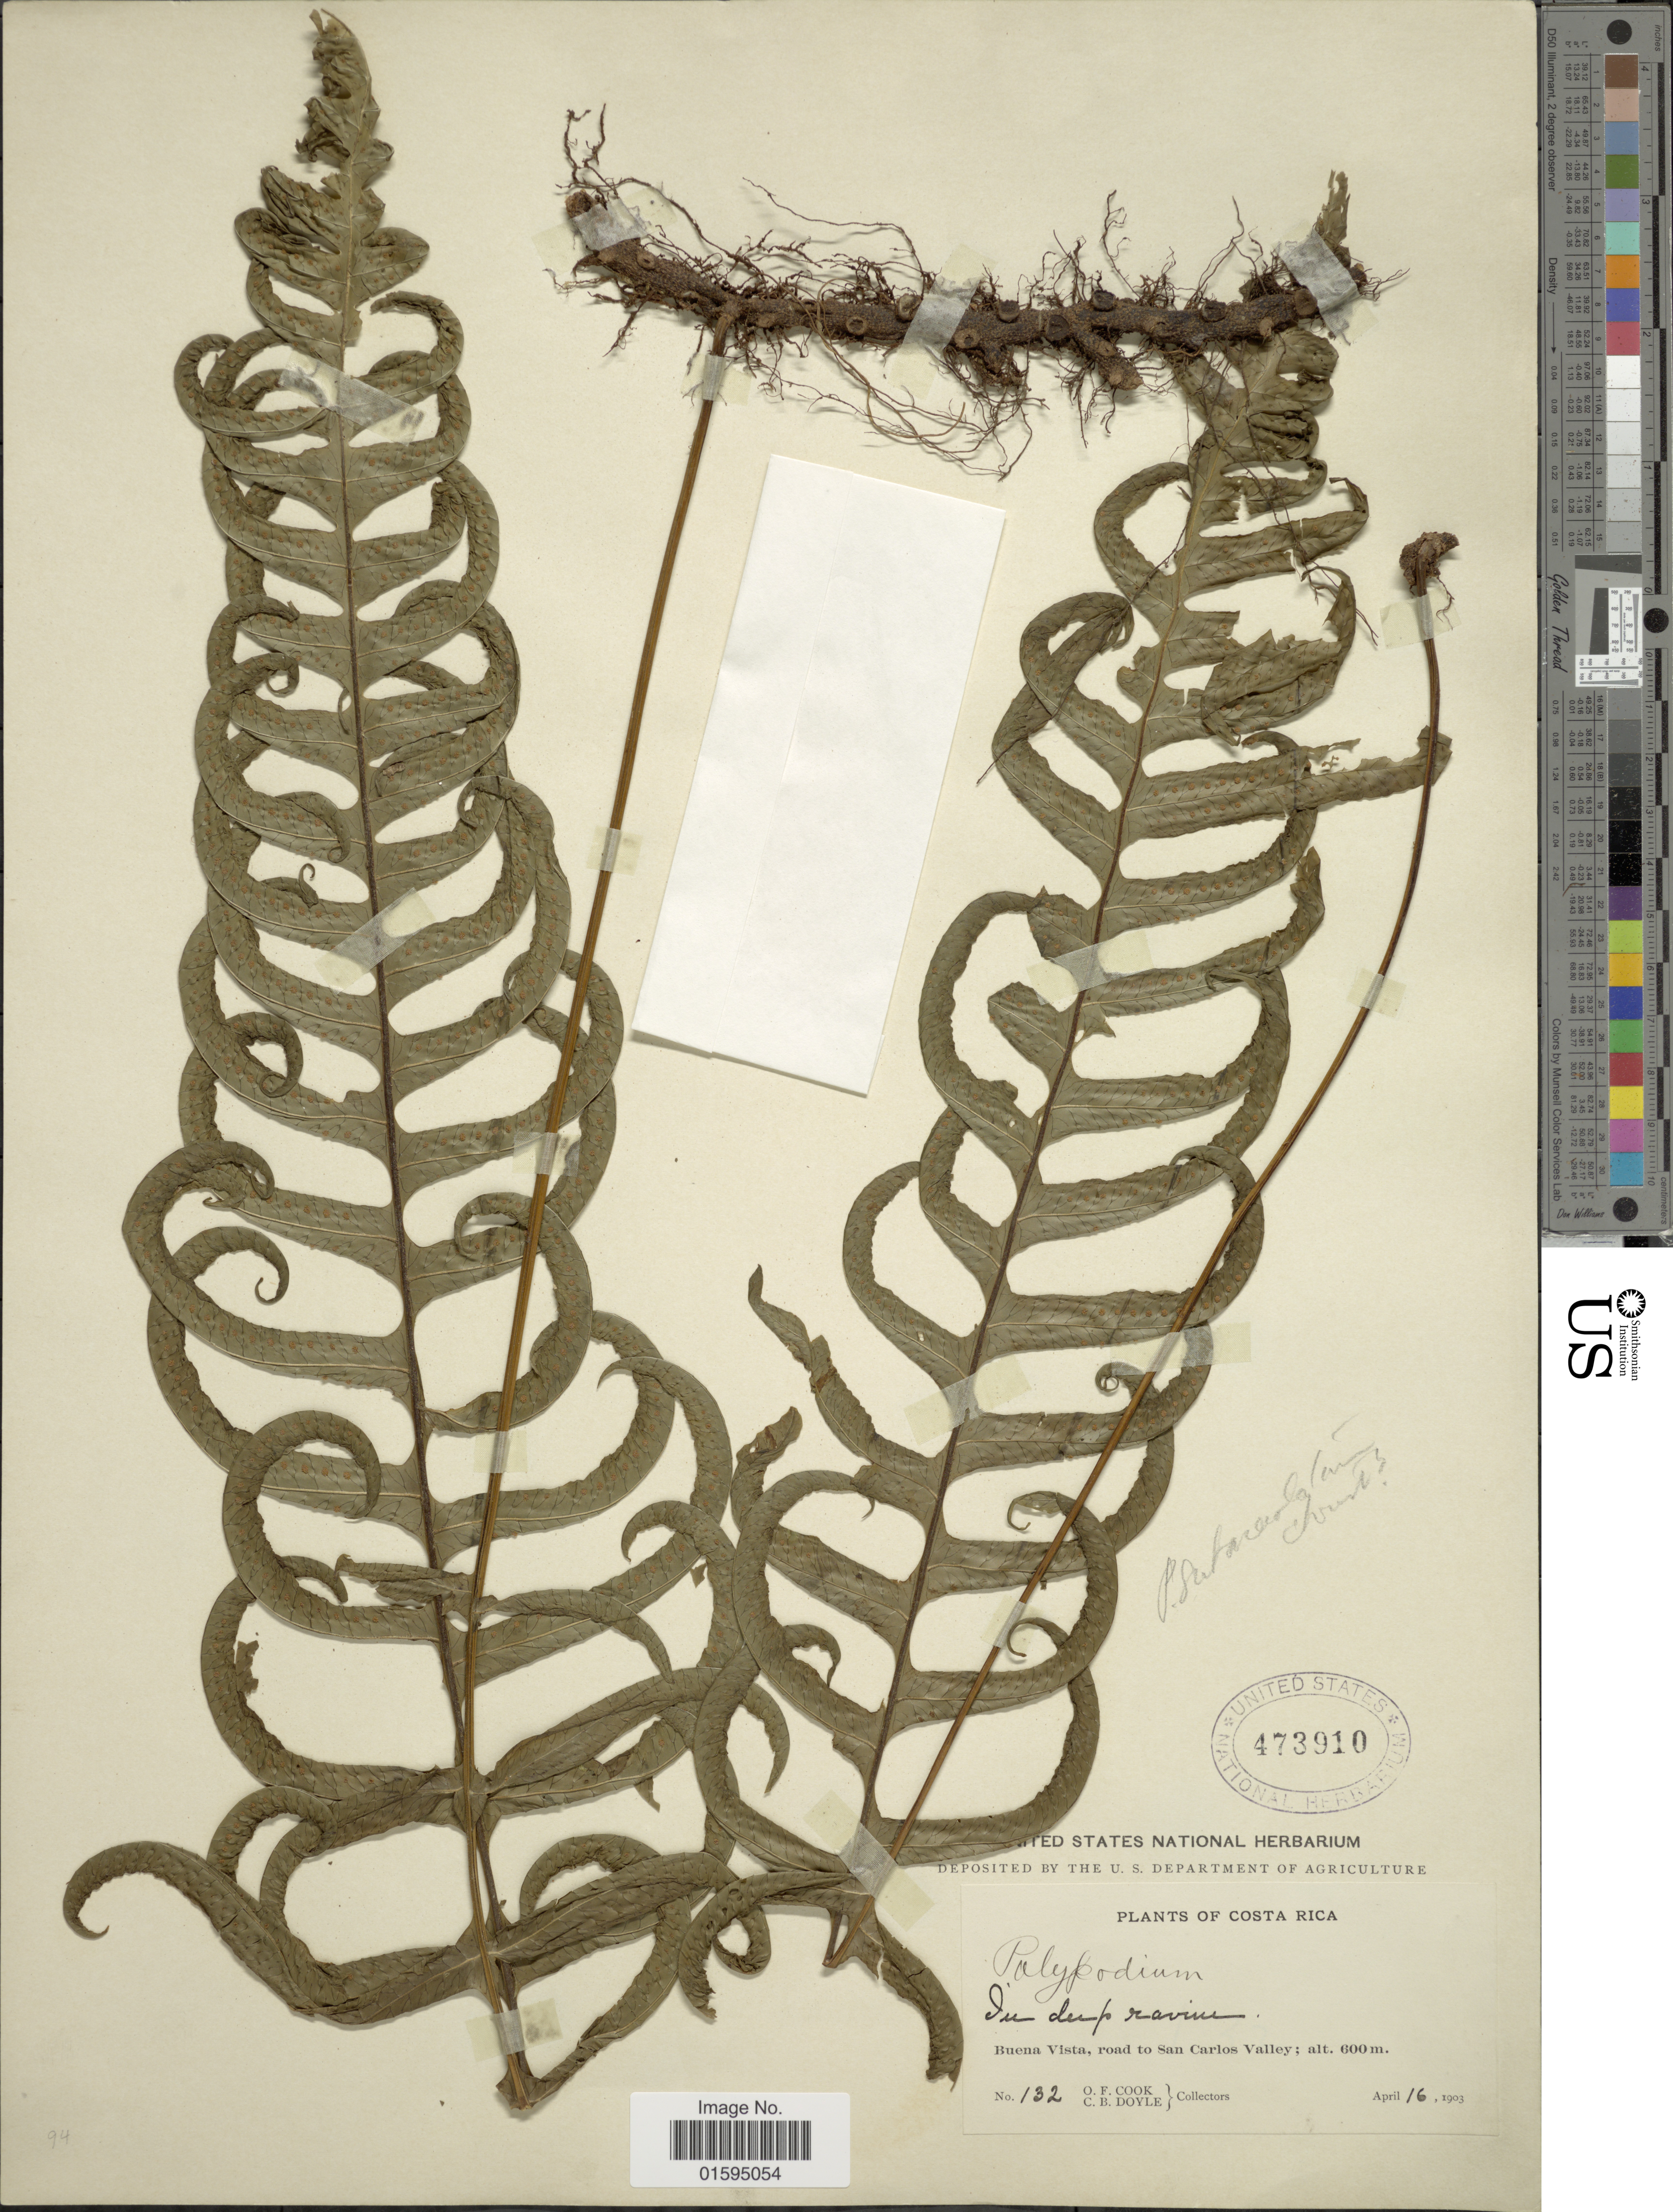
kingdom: Plantae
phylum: Tracheophyta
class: Polypodiopsida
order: Polypodiales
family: Polypodiaceae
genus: Polypodium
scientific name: Polypodium dulce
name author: Poir.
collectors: O. F. Cook & C. Doyle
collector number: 132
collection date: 1903-04-16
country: Costa Rica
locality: Buena Vista, road to San Carlos Valley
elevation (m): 600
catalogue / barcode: US 47310